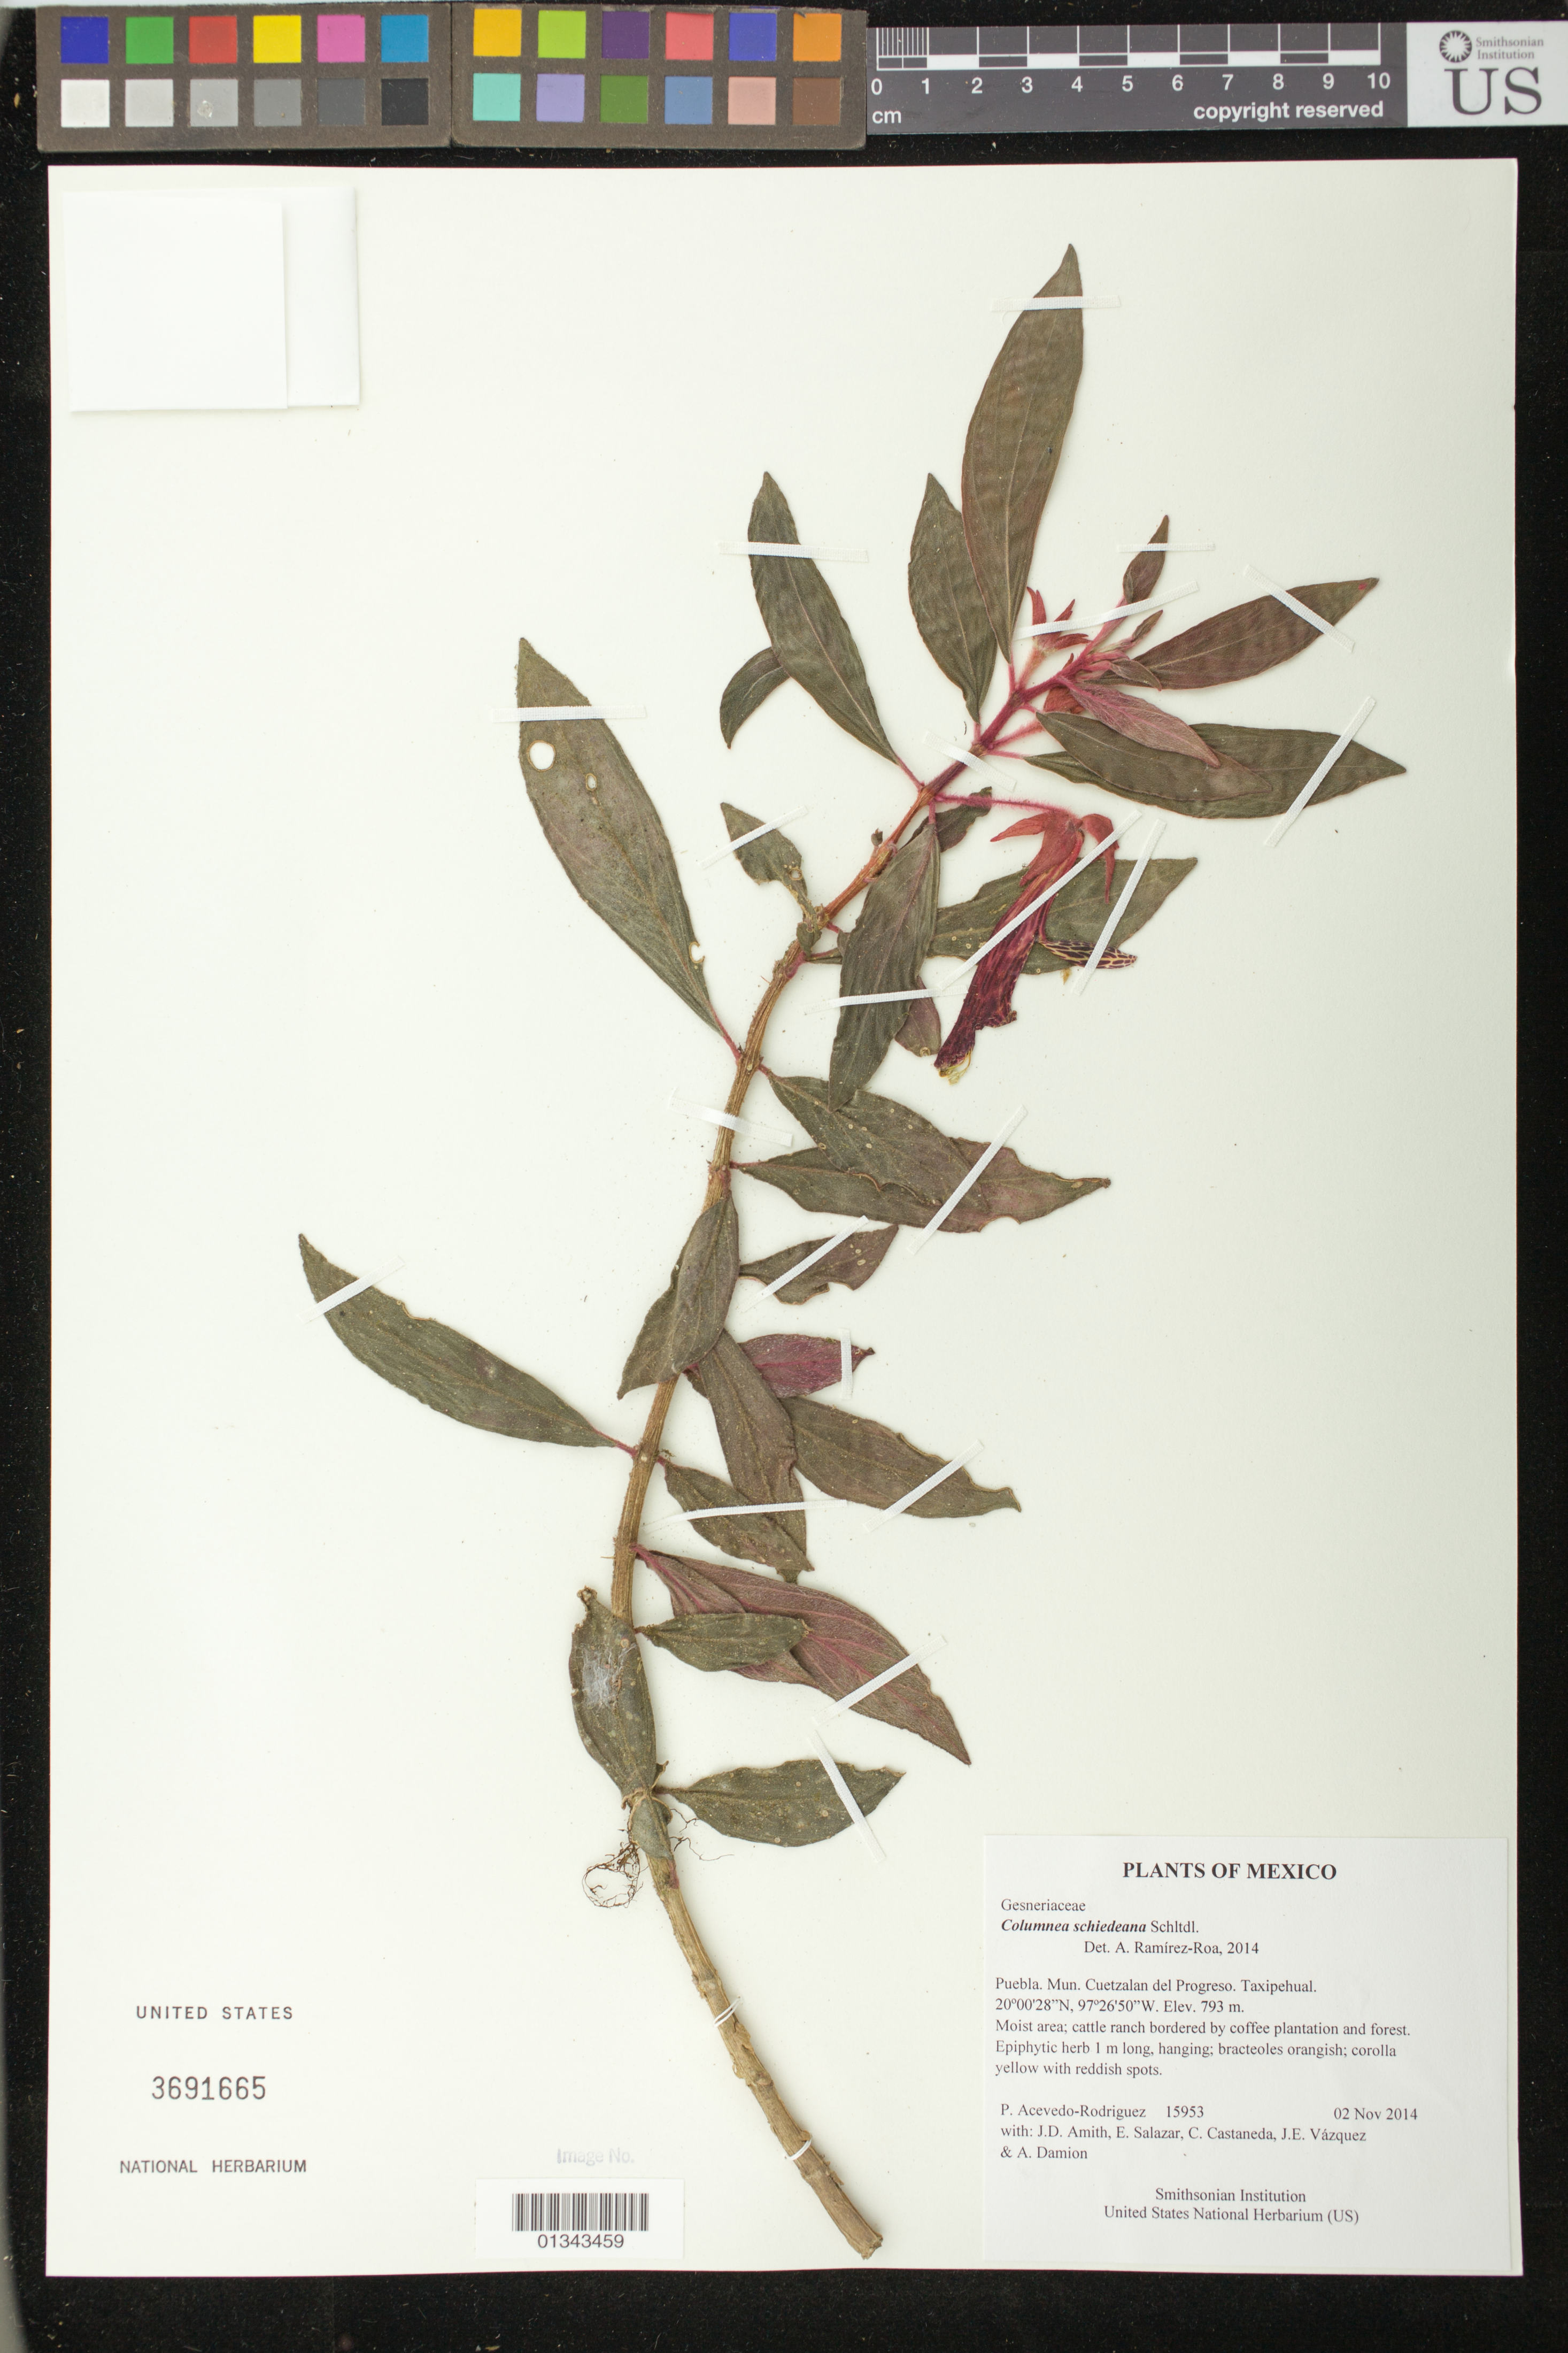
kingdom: Plantae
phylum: Tracheophyta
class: Magnoliopsida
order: Lamiales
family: Gesneriaceae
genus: Columnea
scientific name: Columnea schiedeana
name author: Schltdl.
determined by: Ramírez-Roa, A.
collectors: P. Acevedo-Rodr., J. D. Amith, E. Salazar, C. Castaneda, J. E. Vázquez & A. Damion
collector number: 15953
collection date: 2014-11-02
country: Mexico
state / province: Puebla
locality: Mun. Cuetzalan del Progreso. Taxipehual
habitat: Moist area; cattle ranch bordered with coffee plant. and forest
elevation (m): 793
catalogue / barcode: US 3691665